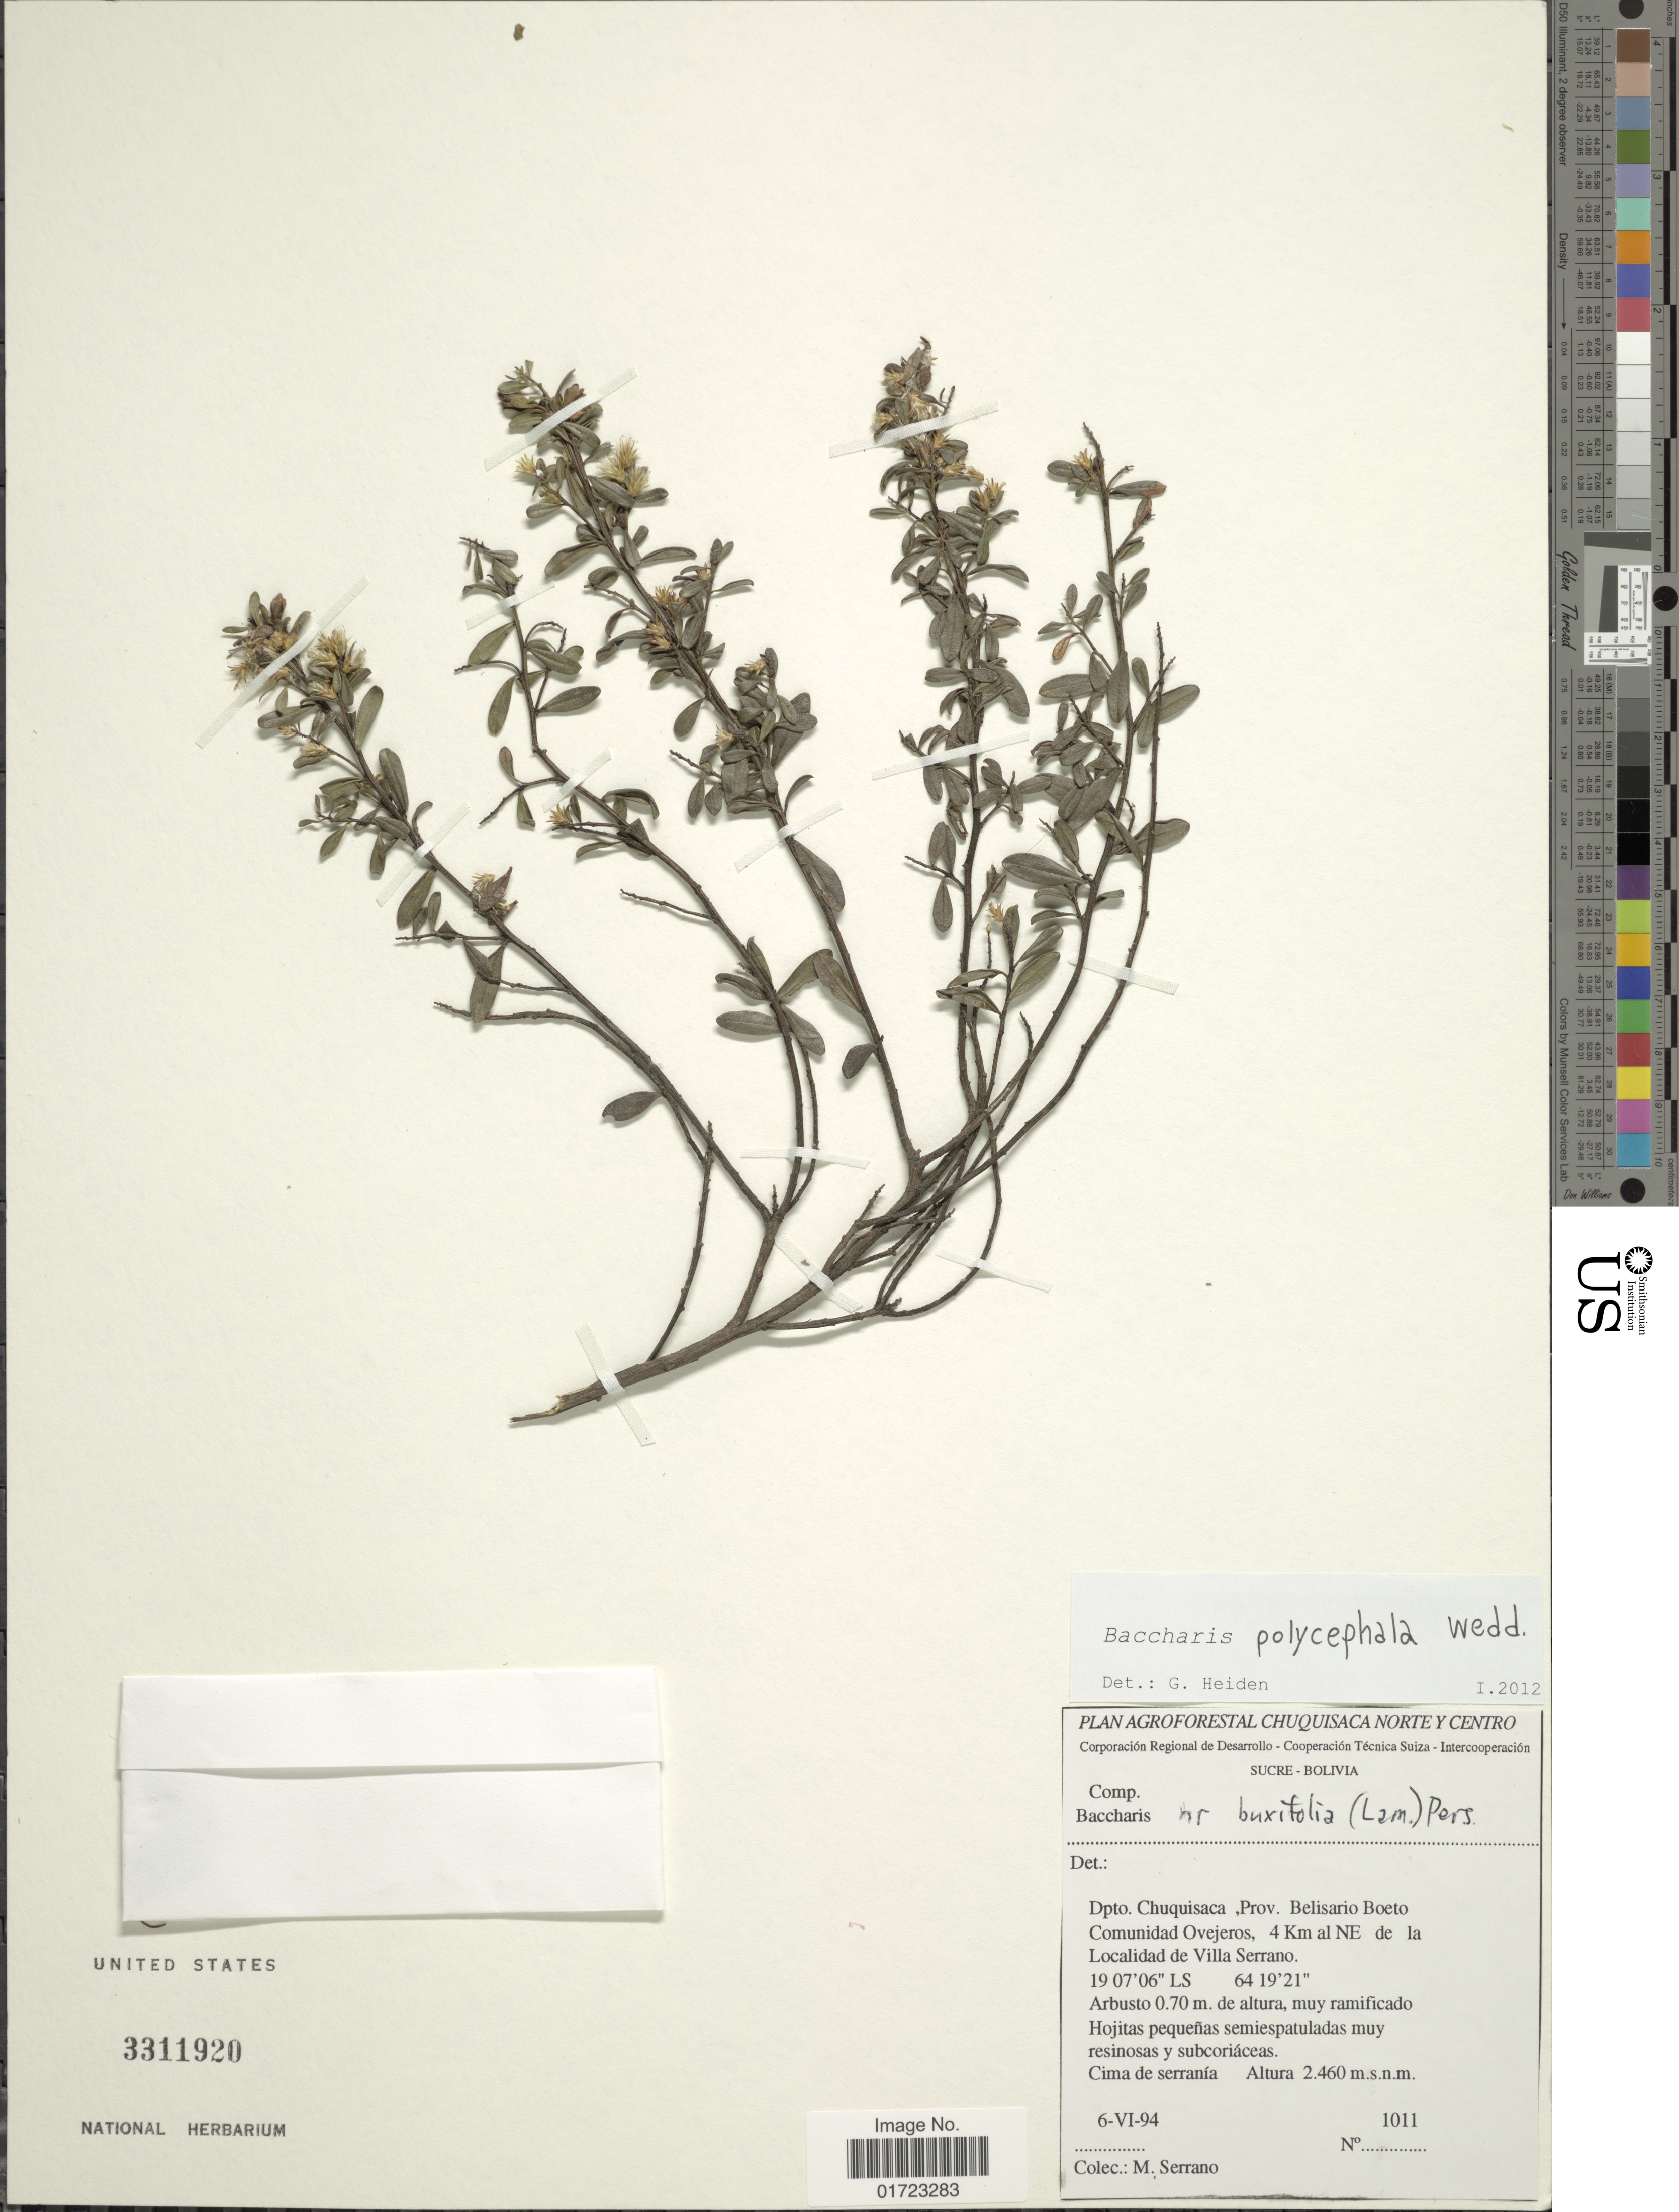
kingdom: Plantae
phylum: Tracheophyta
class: Magnoliopsida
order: Asterales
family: Asteraceae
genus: Baccharis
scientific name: Baccharis polycephala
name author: Wedd.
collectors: M. Serrano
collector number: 1011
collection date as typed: Transcribed d/m/y: 6/6/94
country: Bolivia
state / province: Chuquisaca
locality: Dpto. Chuquisaca, Prov. Belisario Boeto Comunidad Overjeros, 4 Km al NE de la Localidad de Villa Serrano.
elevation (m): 2460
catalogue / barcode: US 3311920